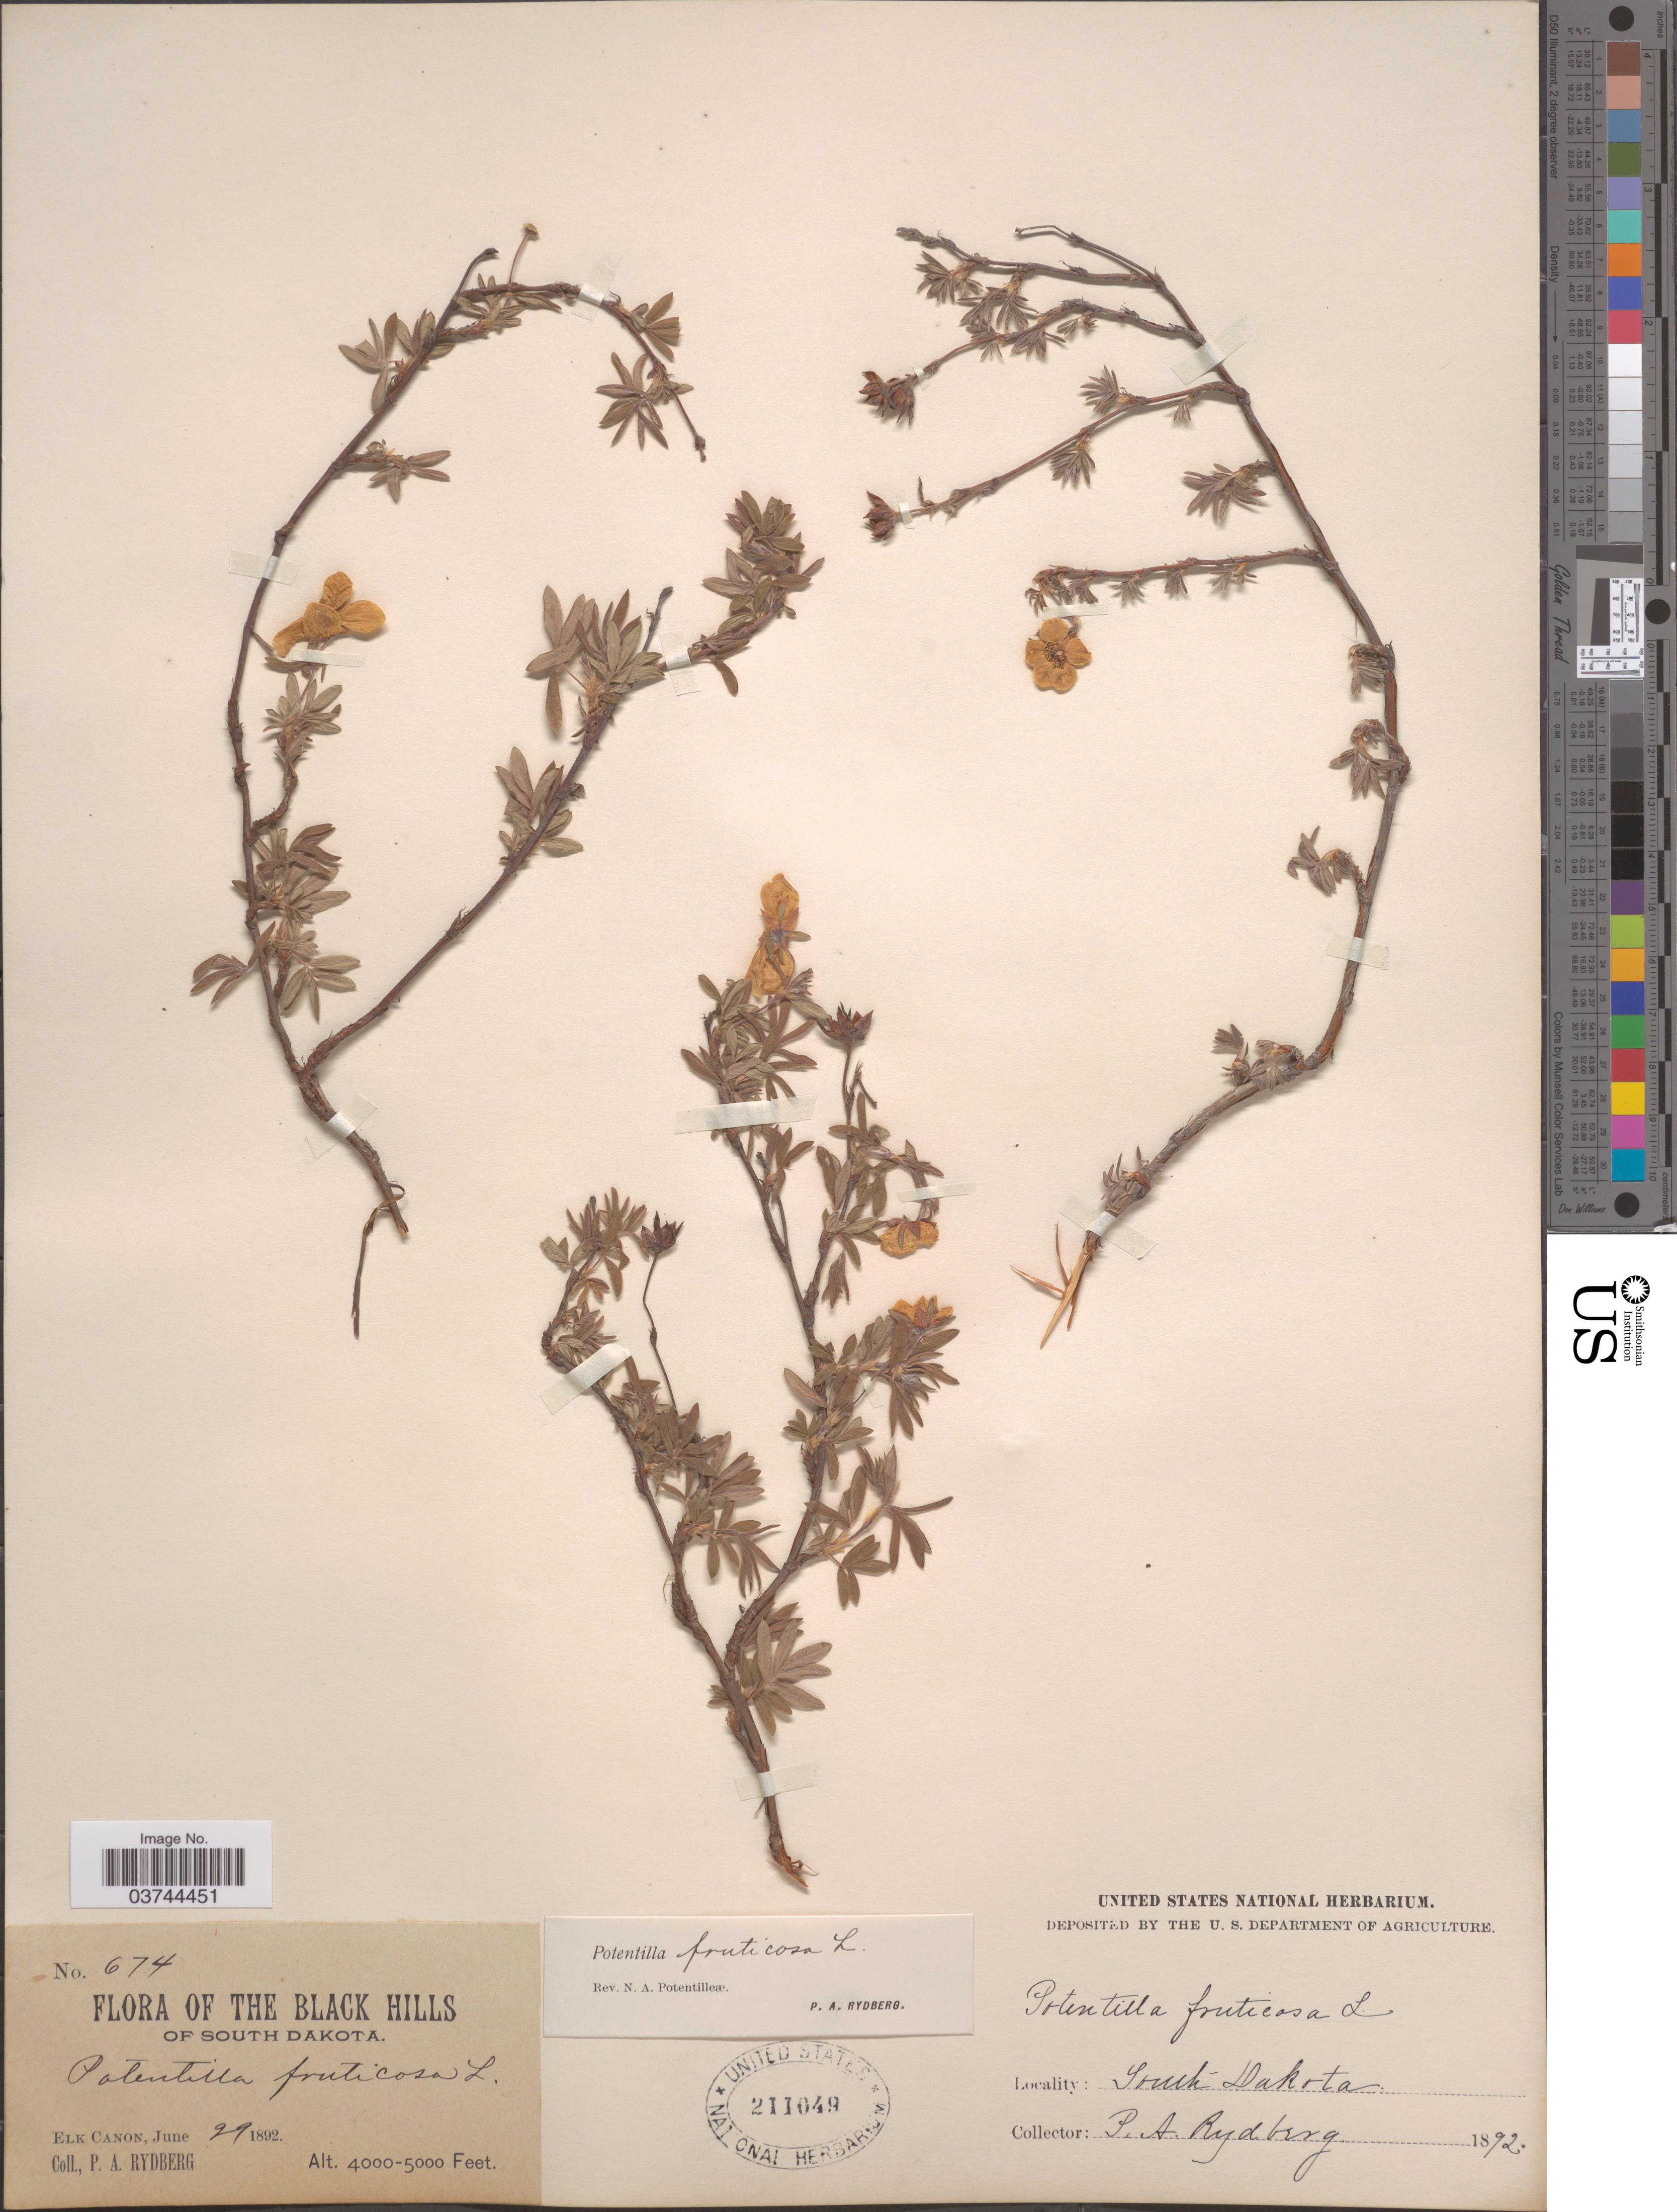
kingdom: Plantae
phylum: Tracheophyta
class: Magnoliopsida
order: Rosales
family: Rosaceae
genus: Dasiphora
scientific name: Dasiphora fruticosa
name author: (L.) Rydb.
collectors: P. A. Rydberg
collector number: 674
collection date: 1892-06-29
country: United States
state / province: South Dakota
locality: The Black Hills of South Dakota. Elk Canon.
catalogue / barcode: US 211049